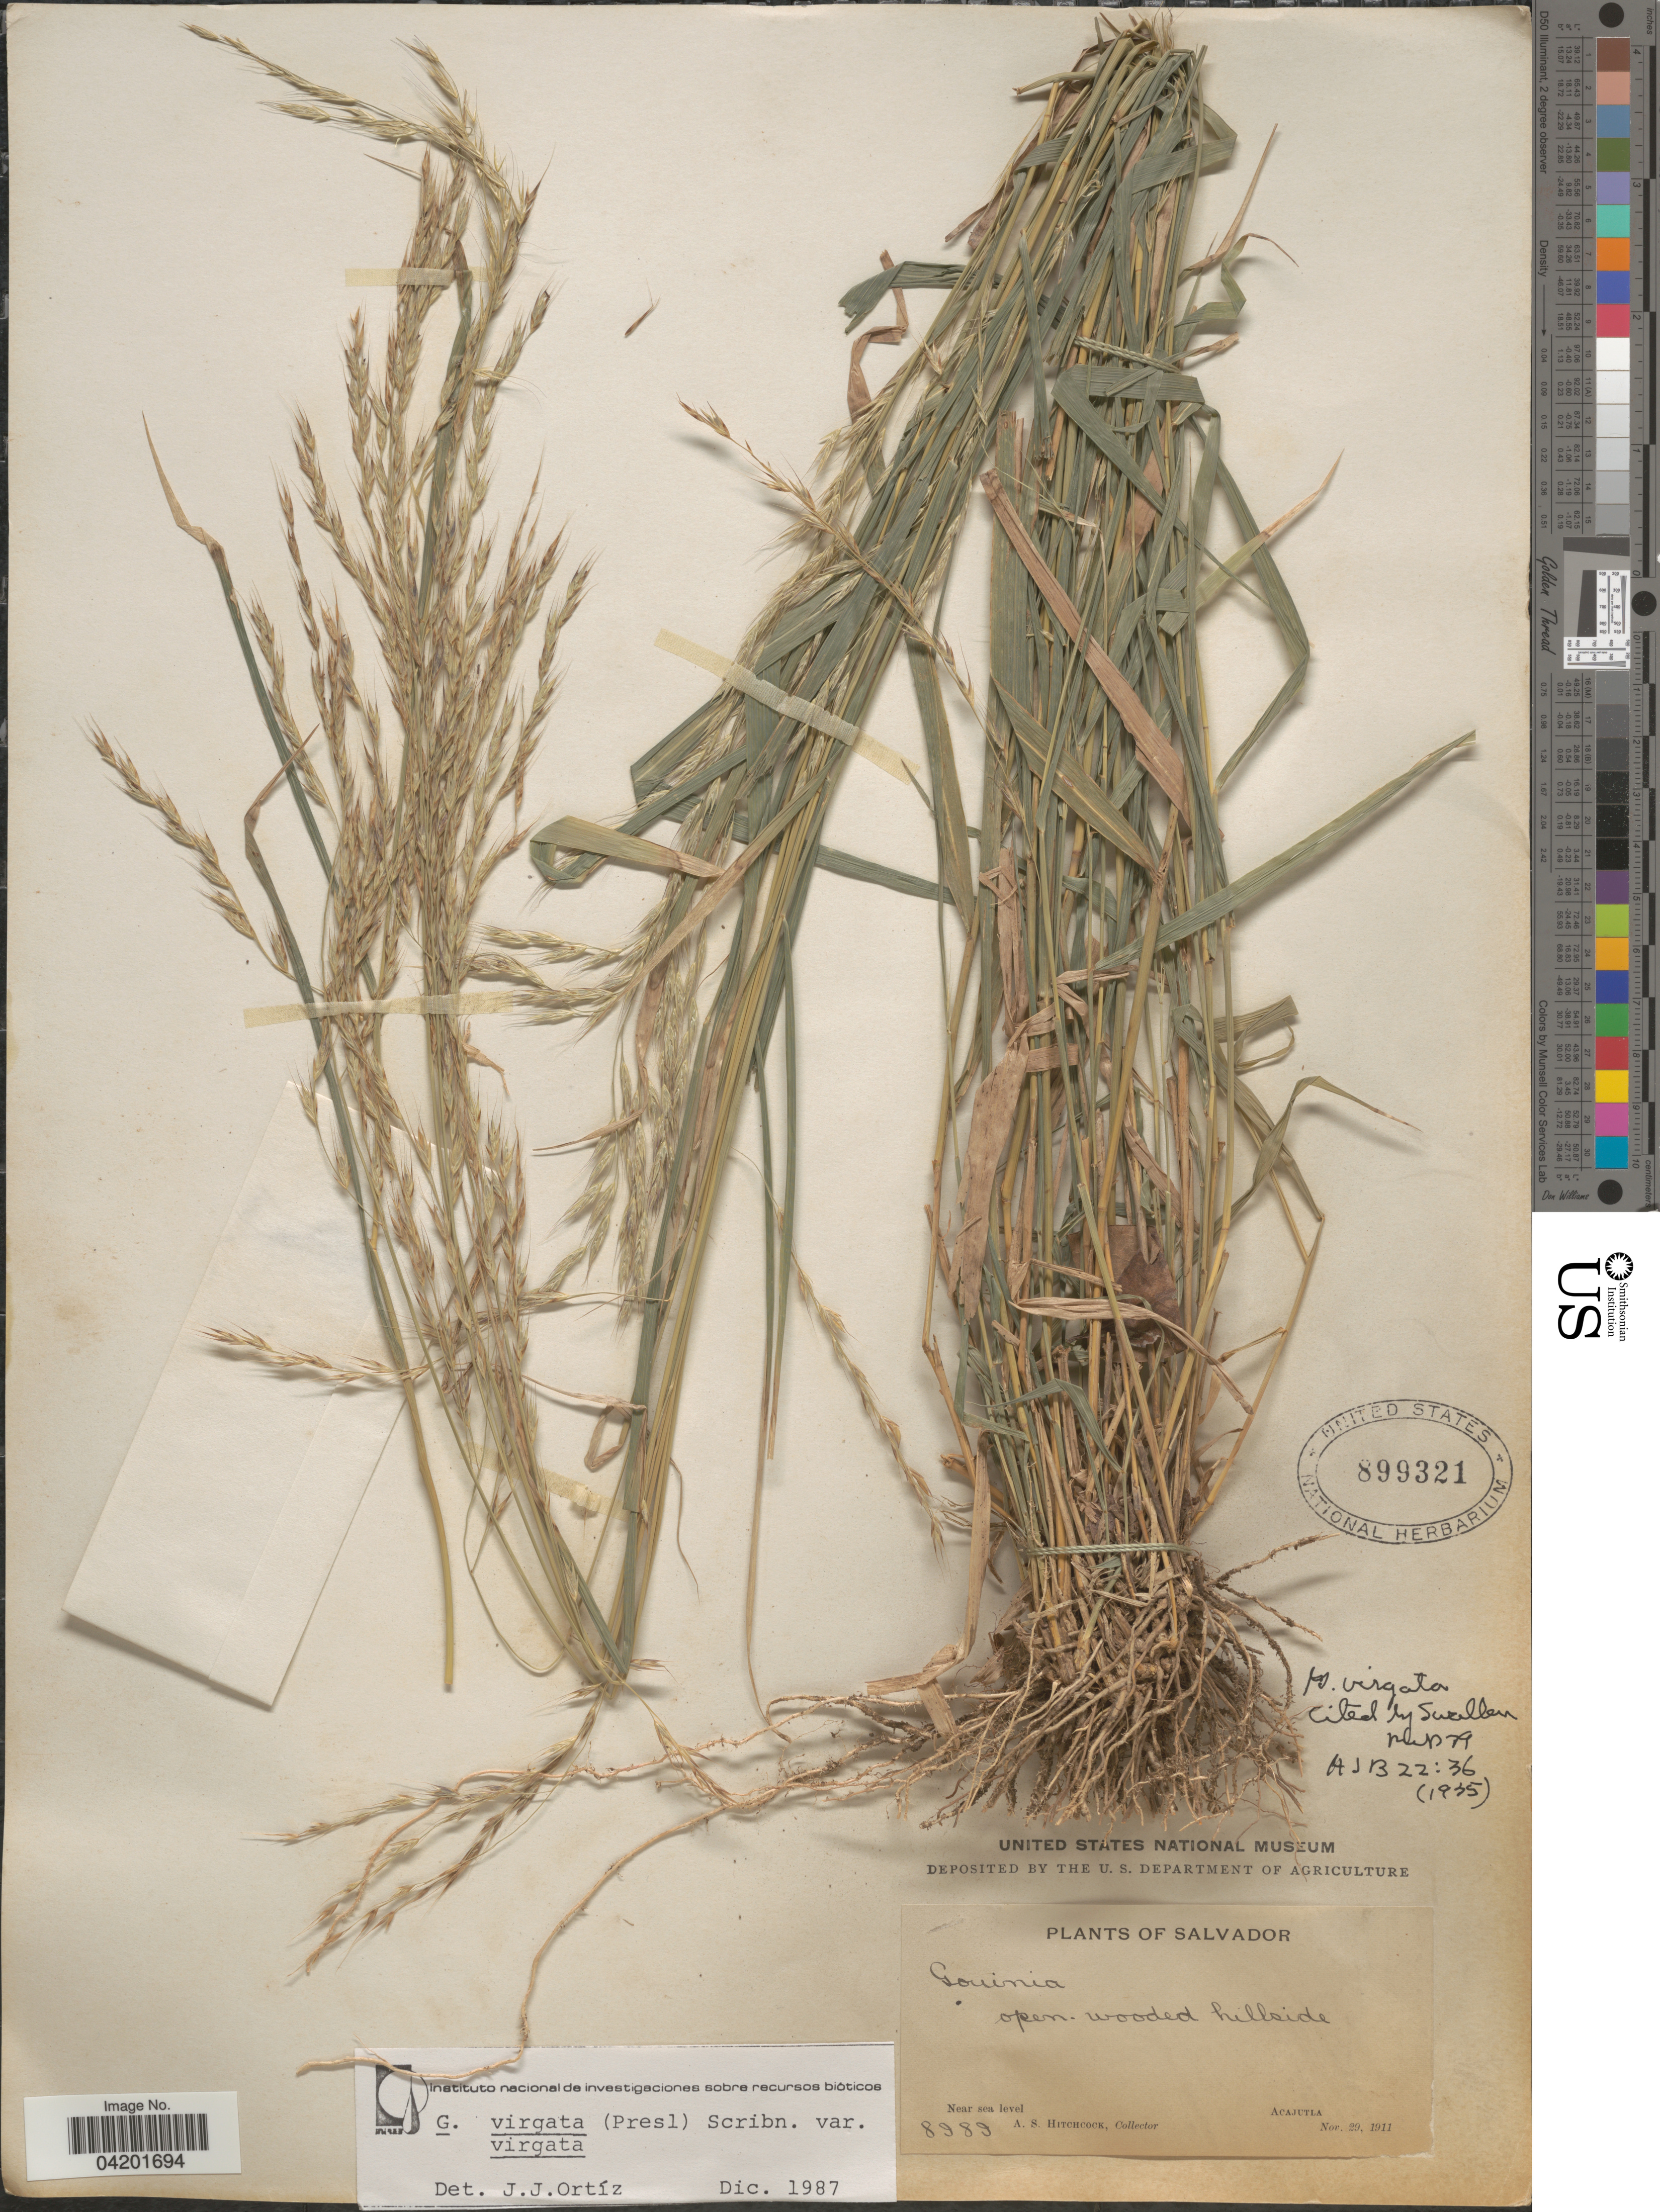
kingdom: Plantae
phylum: Tracheophyta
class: Liliopsida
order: Poales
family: Poaceae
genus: Gouinia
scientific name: Gouinia virgata var. virgata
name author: (J. Presl) Scribn.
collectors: A. S. Hitchcock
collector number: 8989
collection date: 1911-11-29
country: El Salvador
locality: Open-wooded hillside. Acajutla.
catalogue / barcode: US 899321